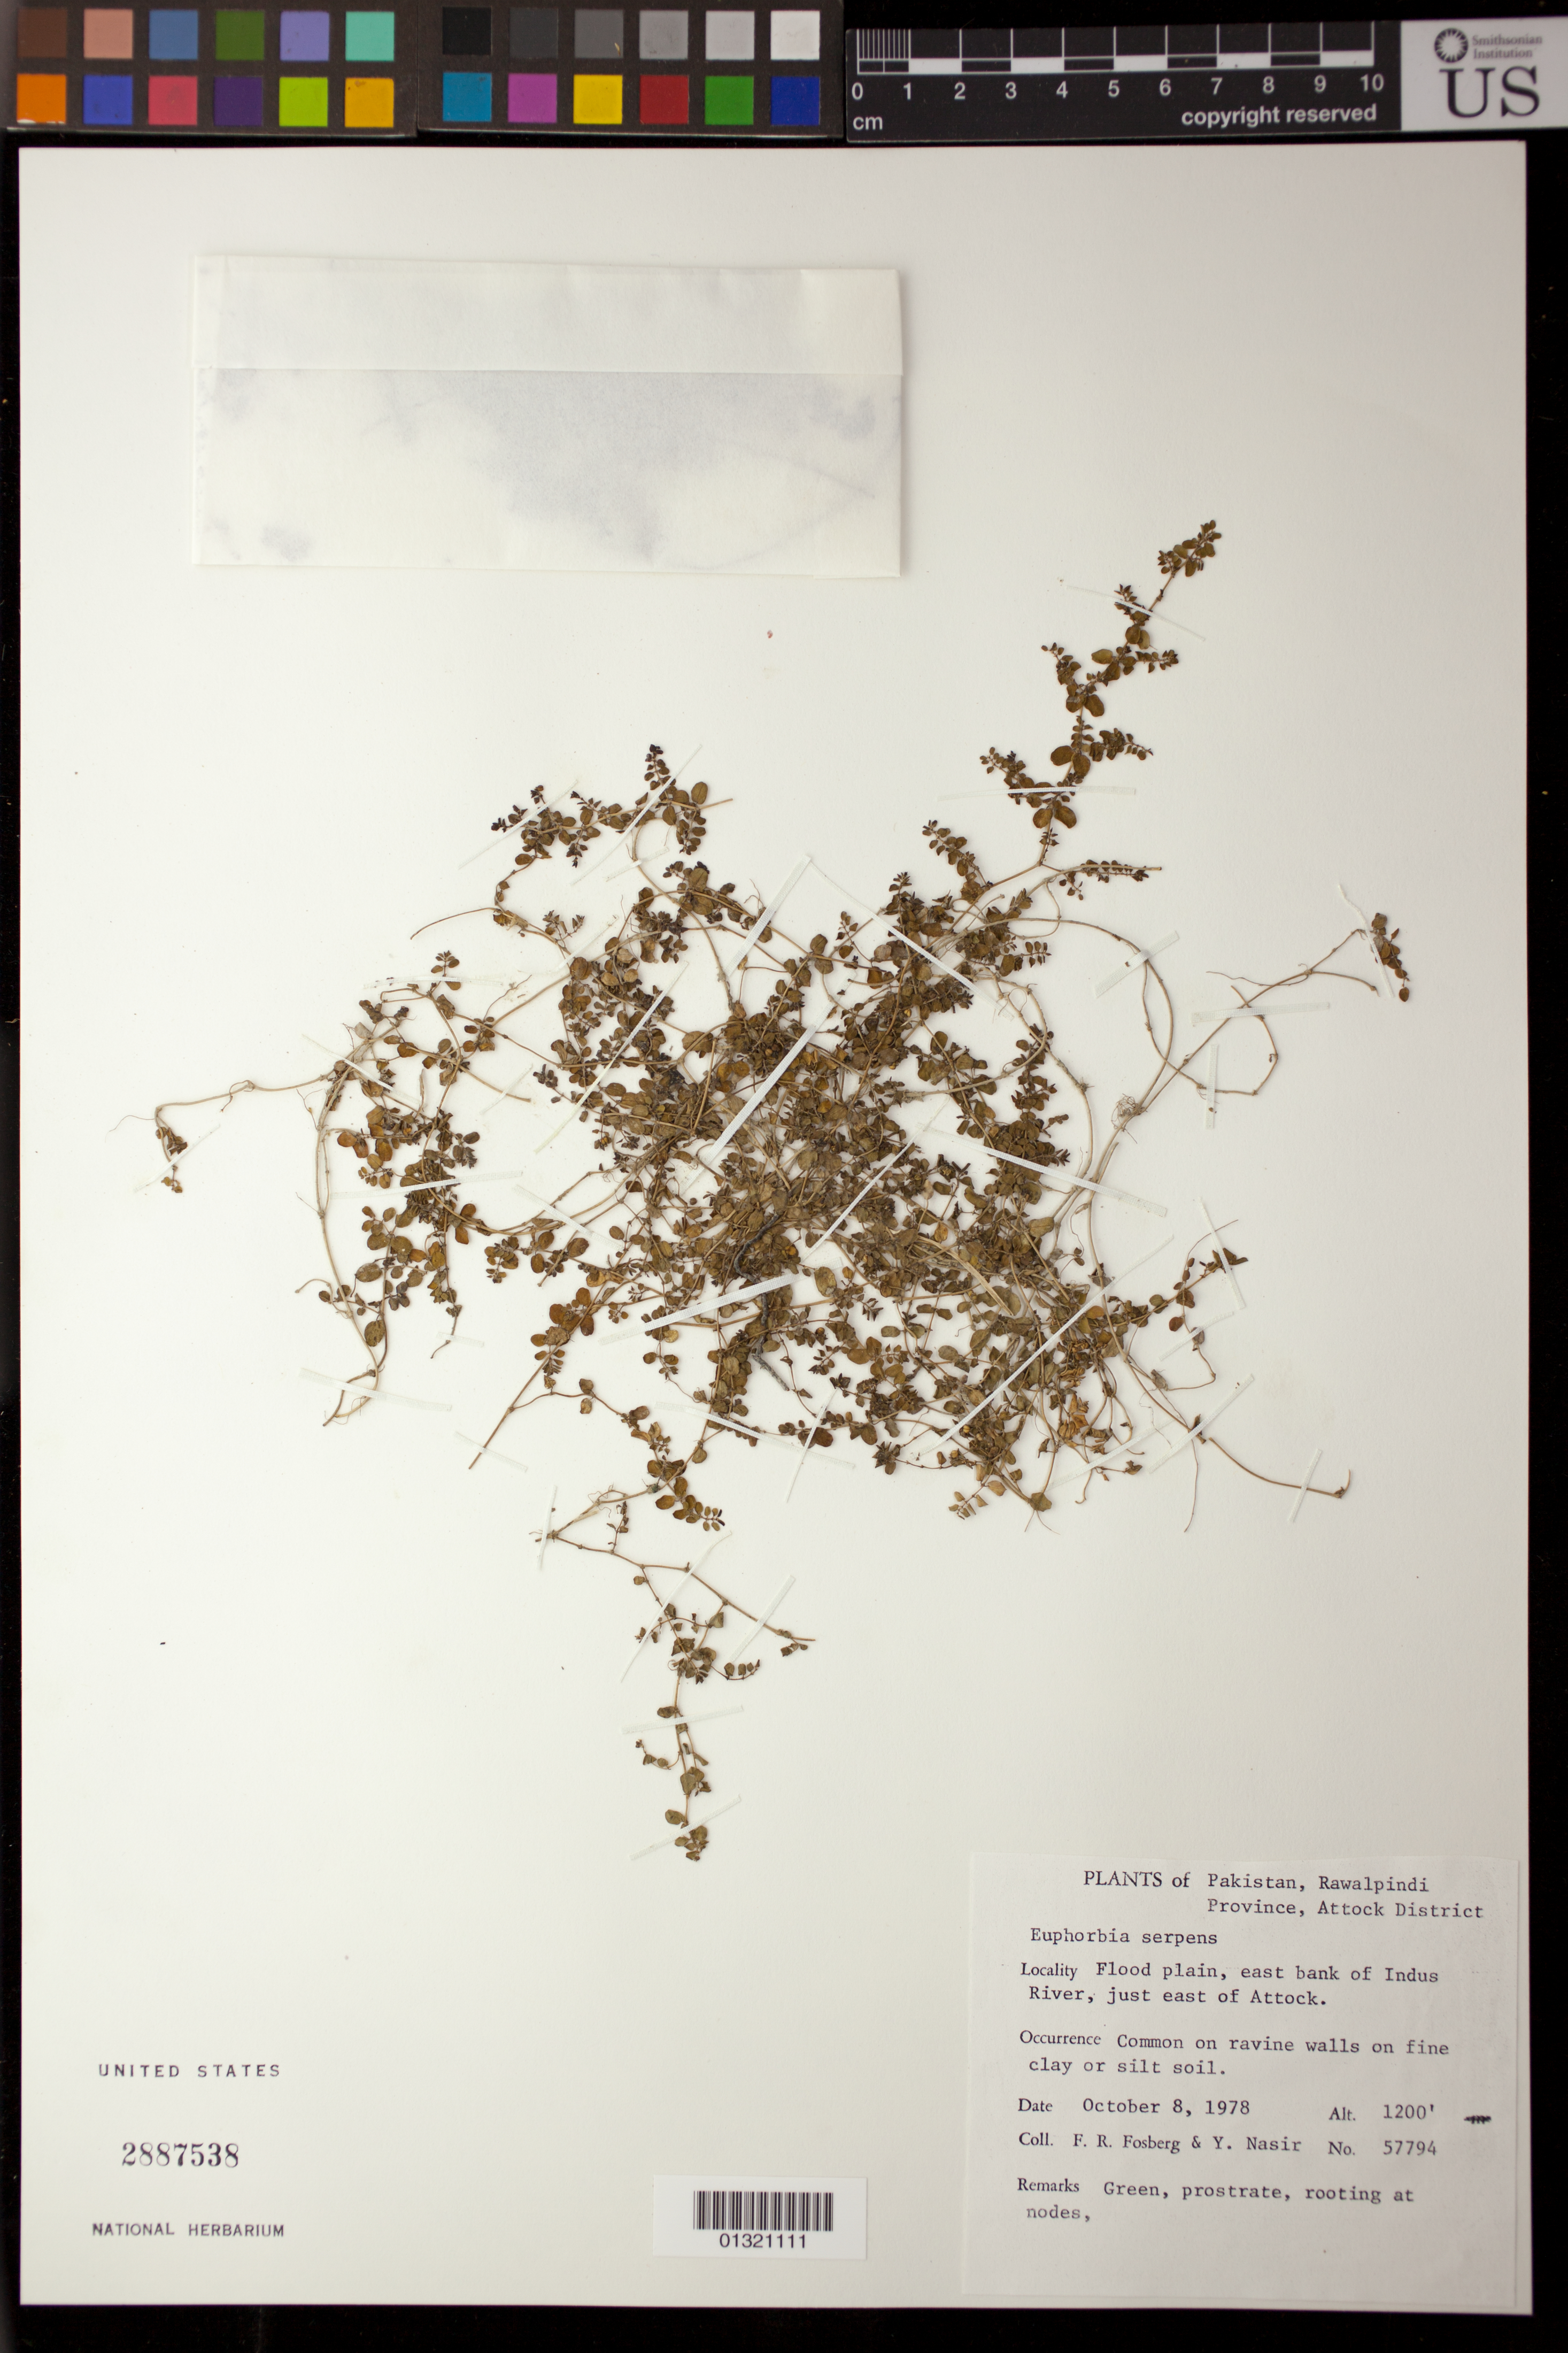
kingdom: Plantae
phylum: Tracheophyta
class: Magnoliopsida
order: Malpighiales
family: Euphorbiaceae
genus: Euphorbia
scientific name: Euphorbia serpens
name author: Kunth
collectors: F. R. Fosberg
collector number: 57794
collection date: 1978-10-08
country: Pakistan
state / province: Punjab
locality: Rawalpindi Province, Attock District, east bank of Indus River, just east of Attock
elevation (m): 366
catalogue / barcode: US 2887538